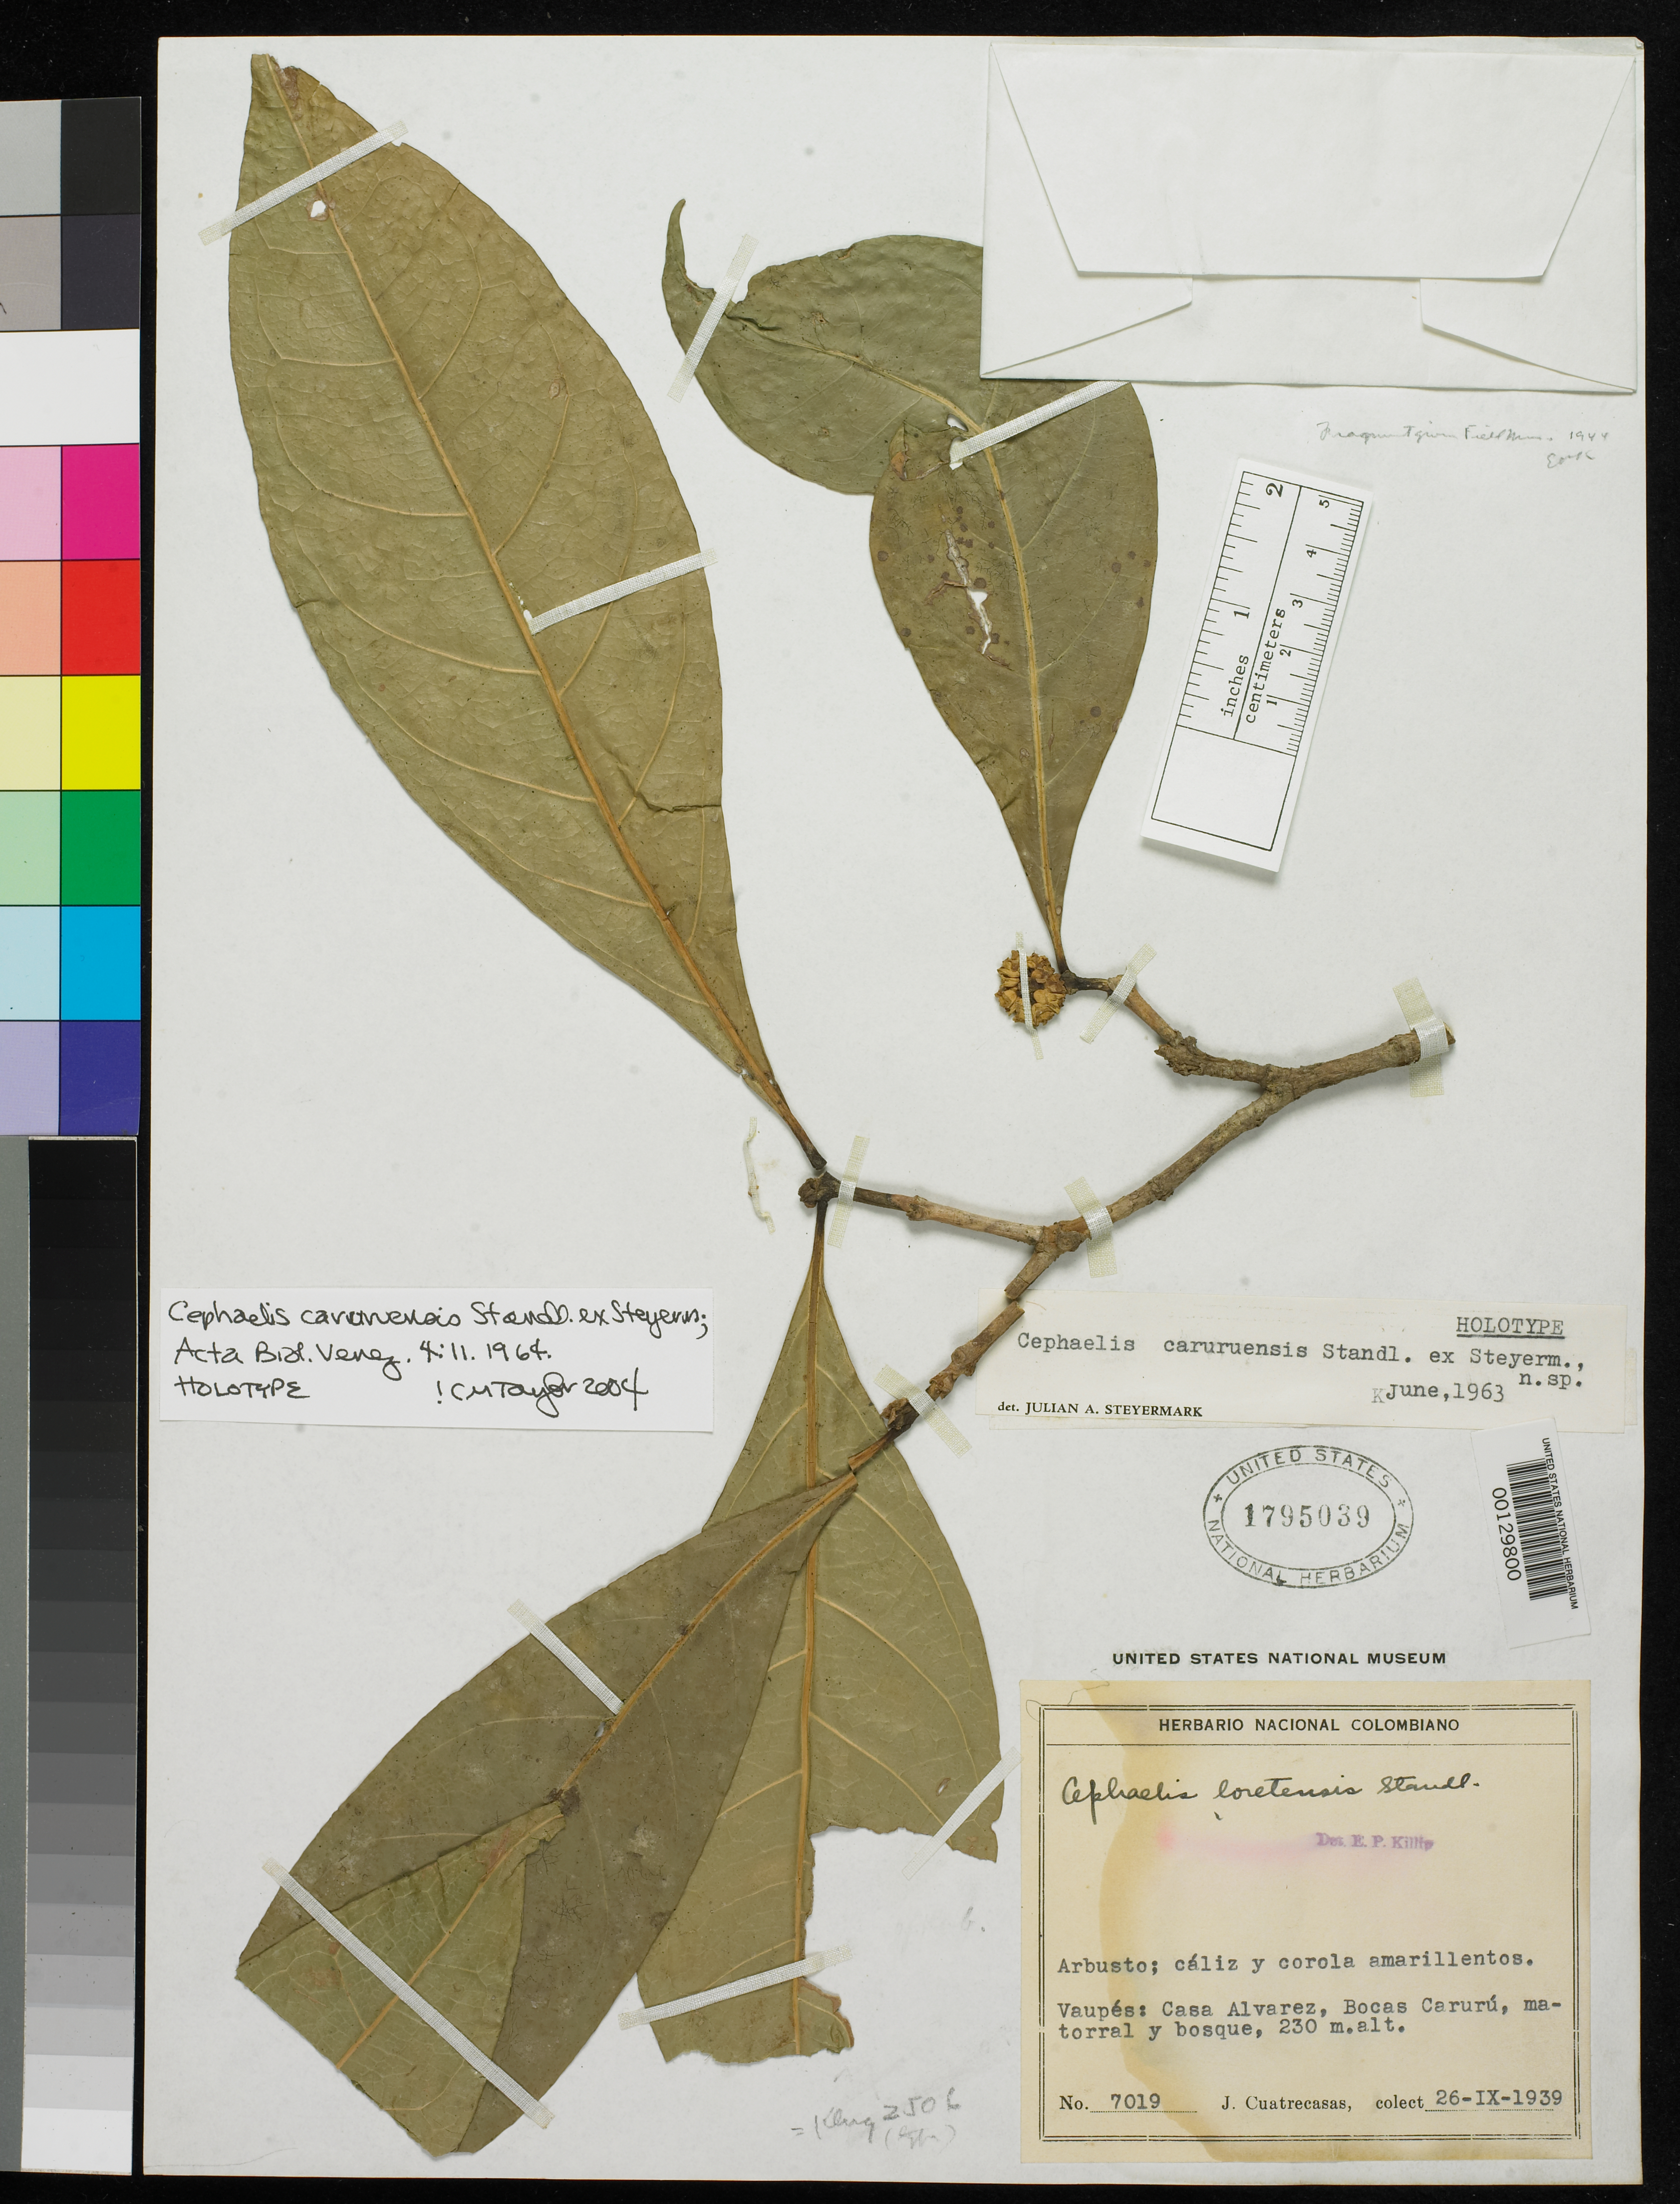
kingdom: Plantae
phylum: Tracheophyta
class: Magnoliopsida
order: Gentianales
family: Rubiaceae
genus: Cephaelis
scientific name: Cephaelis caruruensis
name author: Standl. ex Steyerm.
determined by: Taylor, Charlotte M.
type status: Holotype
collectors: J. Cuatrecasas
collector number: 7019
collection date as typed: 26 Sep 1939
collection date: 1939-09-26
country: Colombia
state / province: Vaupés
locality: Casa Alvarez, Bocas Carurú.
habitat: Matorral y bosque.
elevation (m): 230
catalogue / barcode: US 1795039